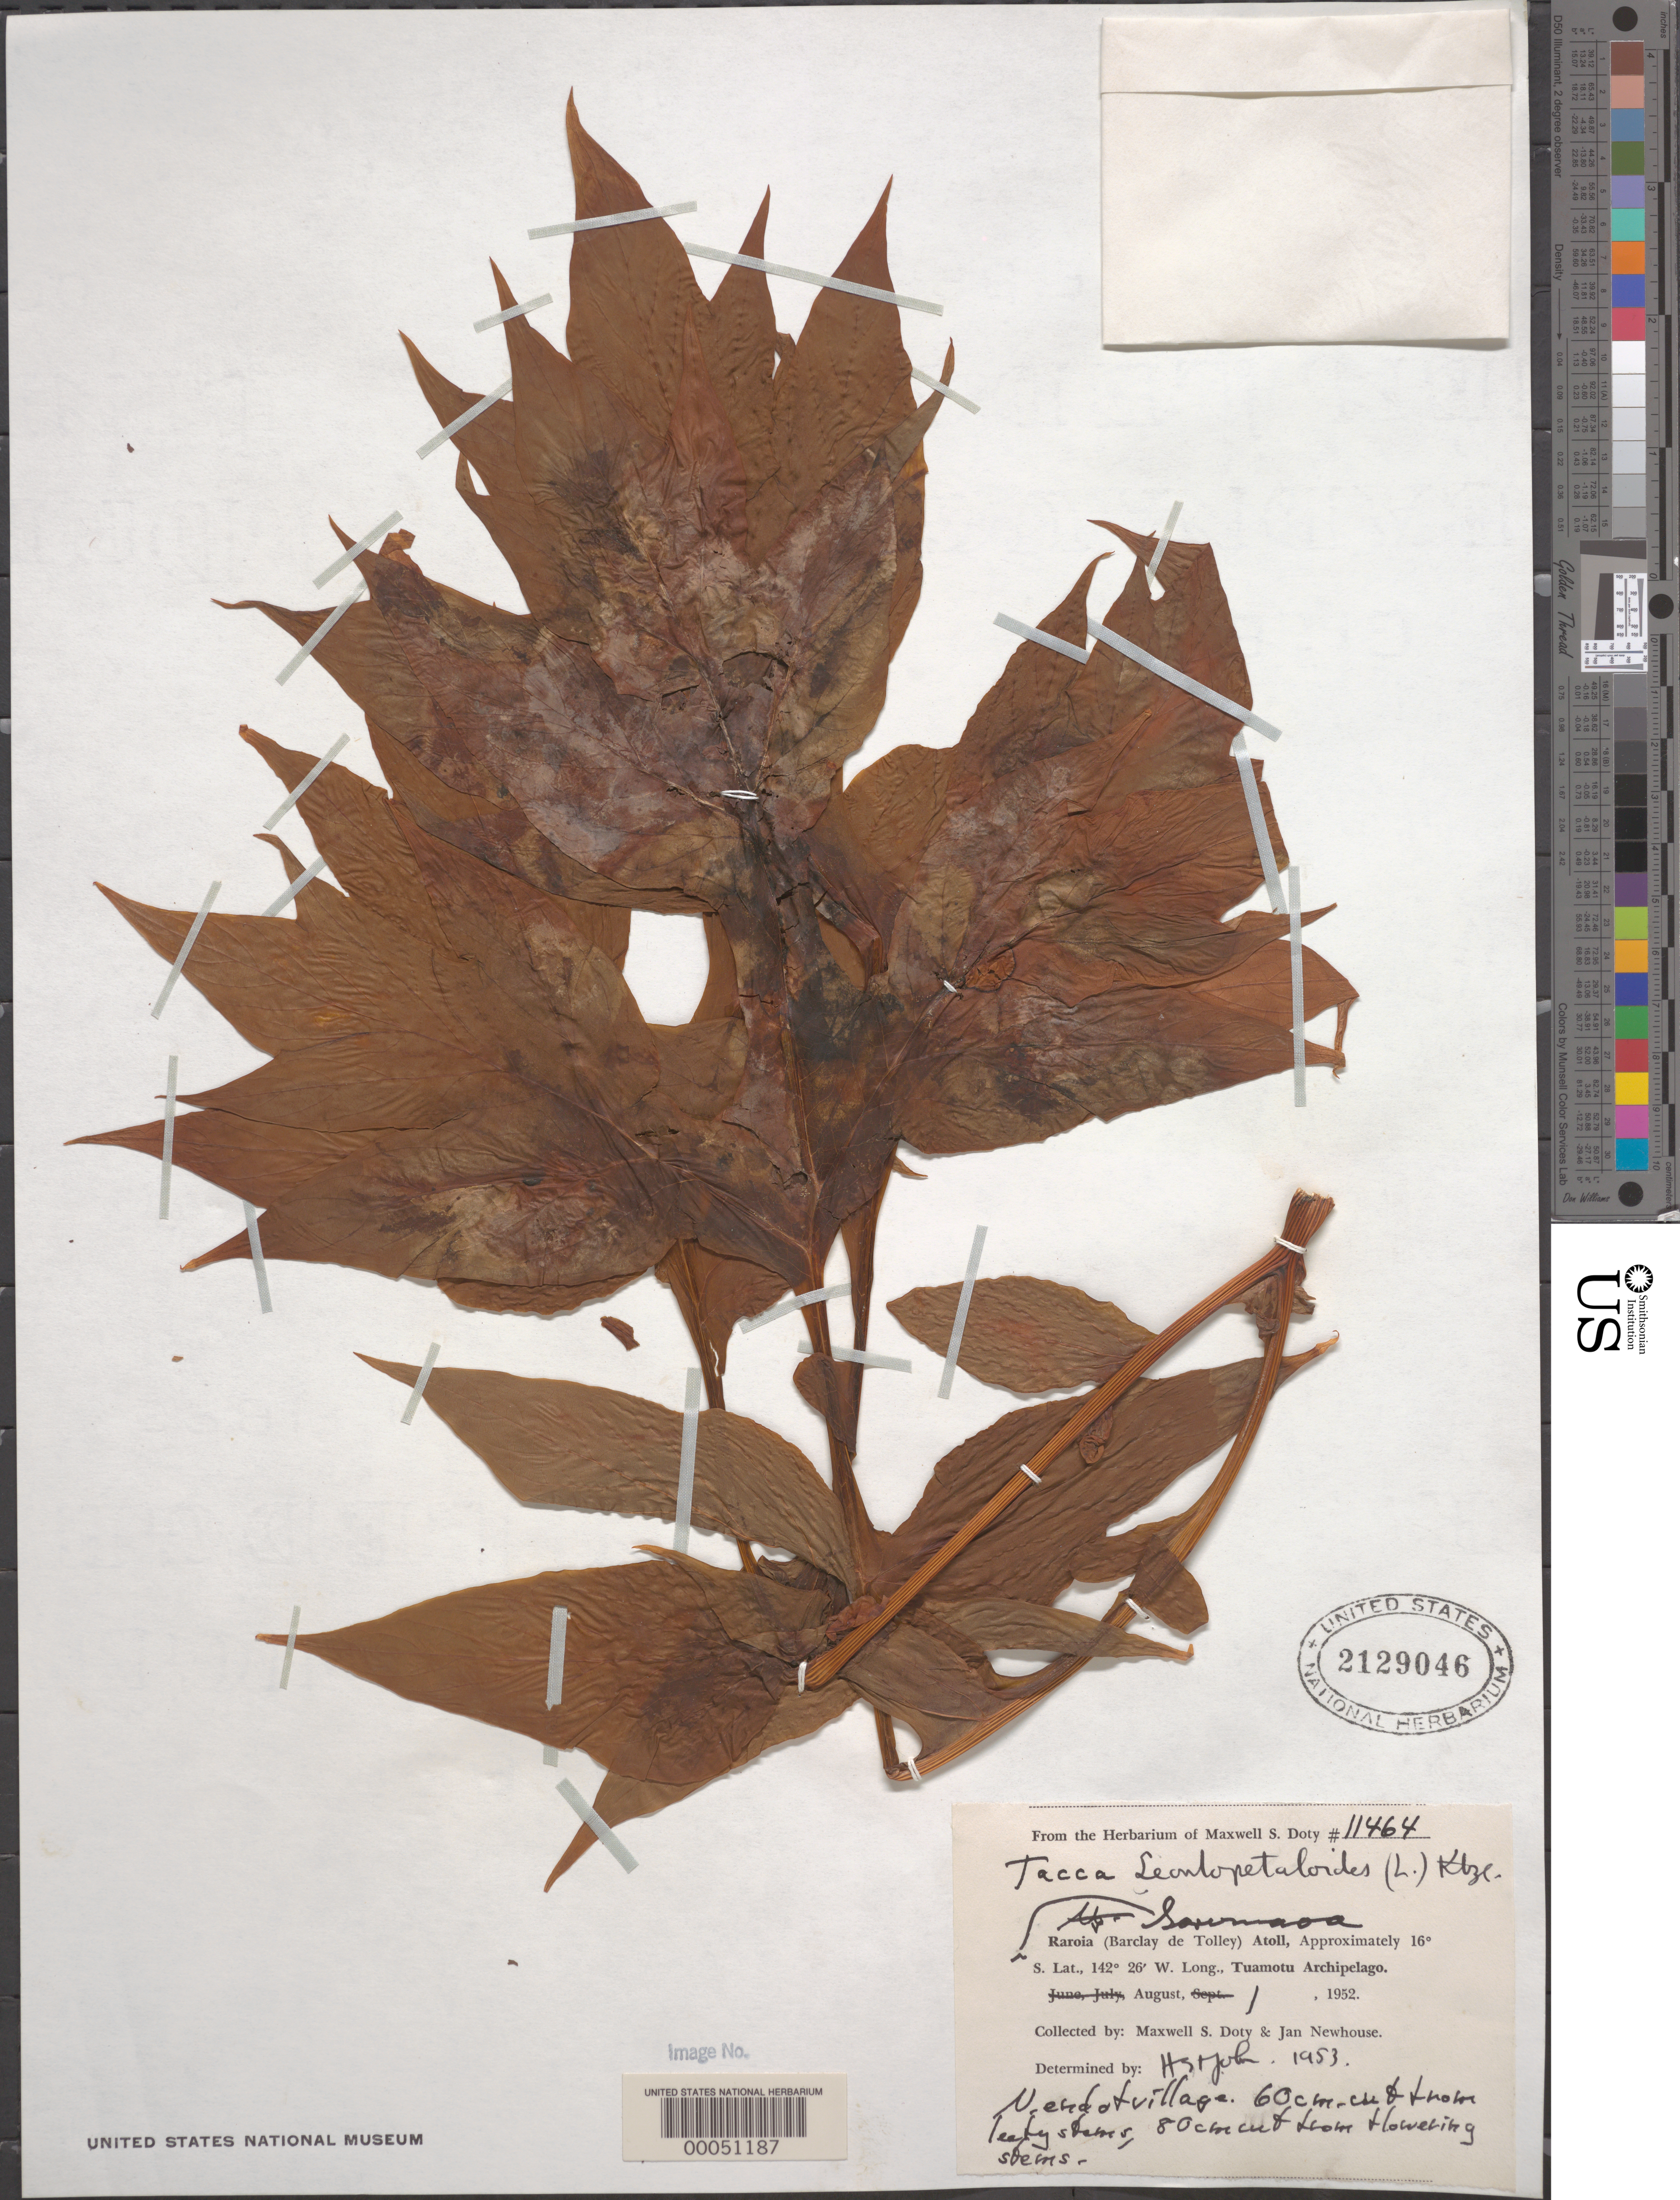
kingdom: Plantae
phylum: Tracheophyta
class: Liliopsida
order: Dioscoreales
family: Dioscoreaceae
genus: Tacca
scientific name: Tacca leontopetaloides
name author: (L.) Kuntze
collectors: M. S. Doty & J. Newhouse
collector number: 11464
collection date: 1952-08-01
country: French Polynesia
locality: Raroia (Barclay de Tolley) Atoll, Tuamotu Archipelago.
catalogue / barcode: US 2129046